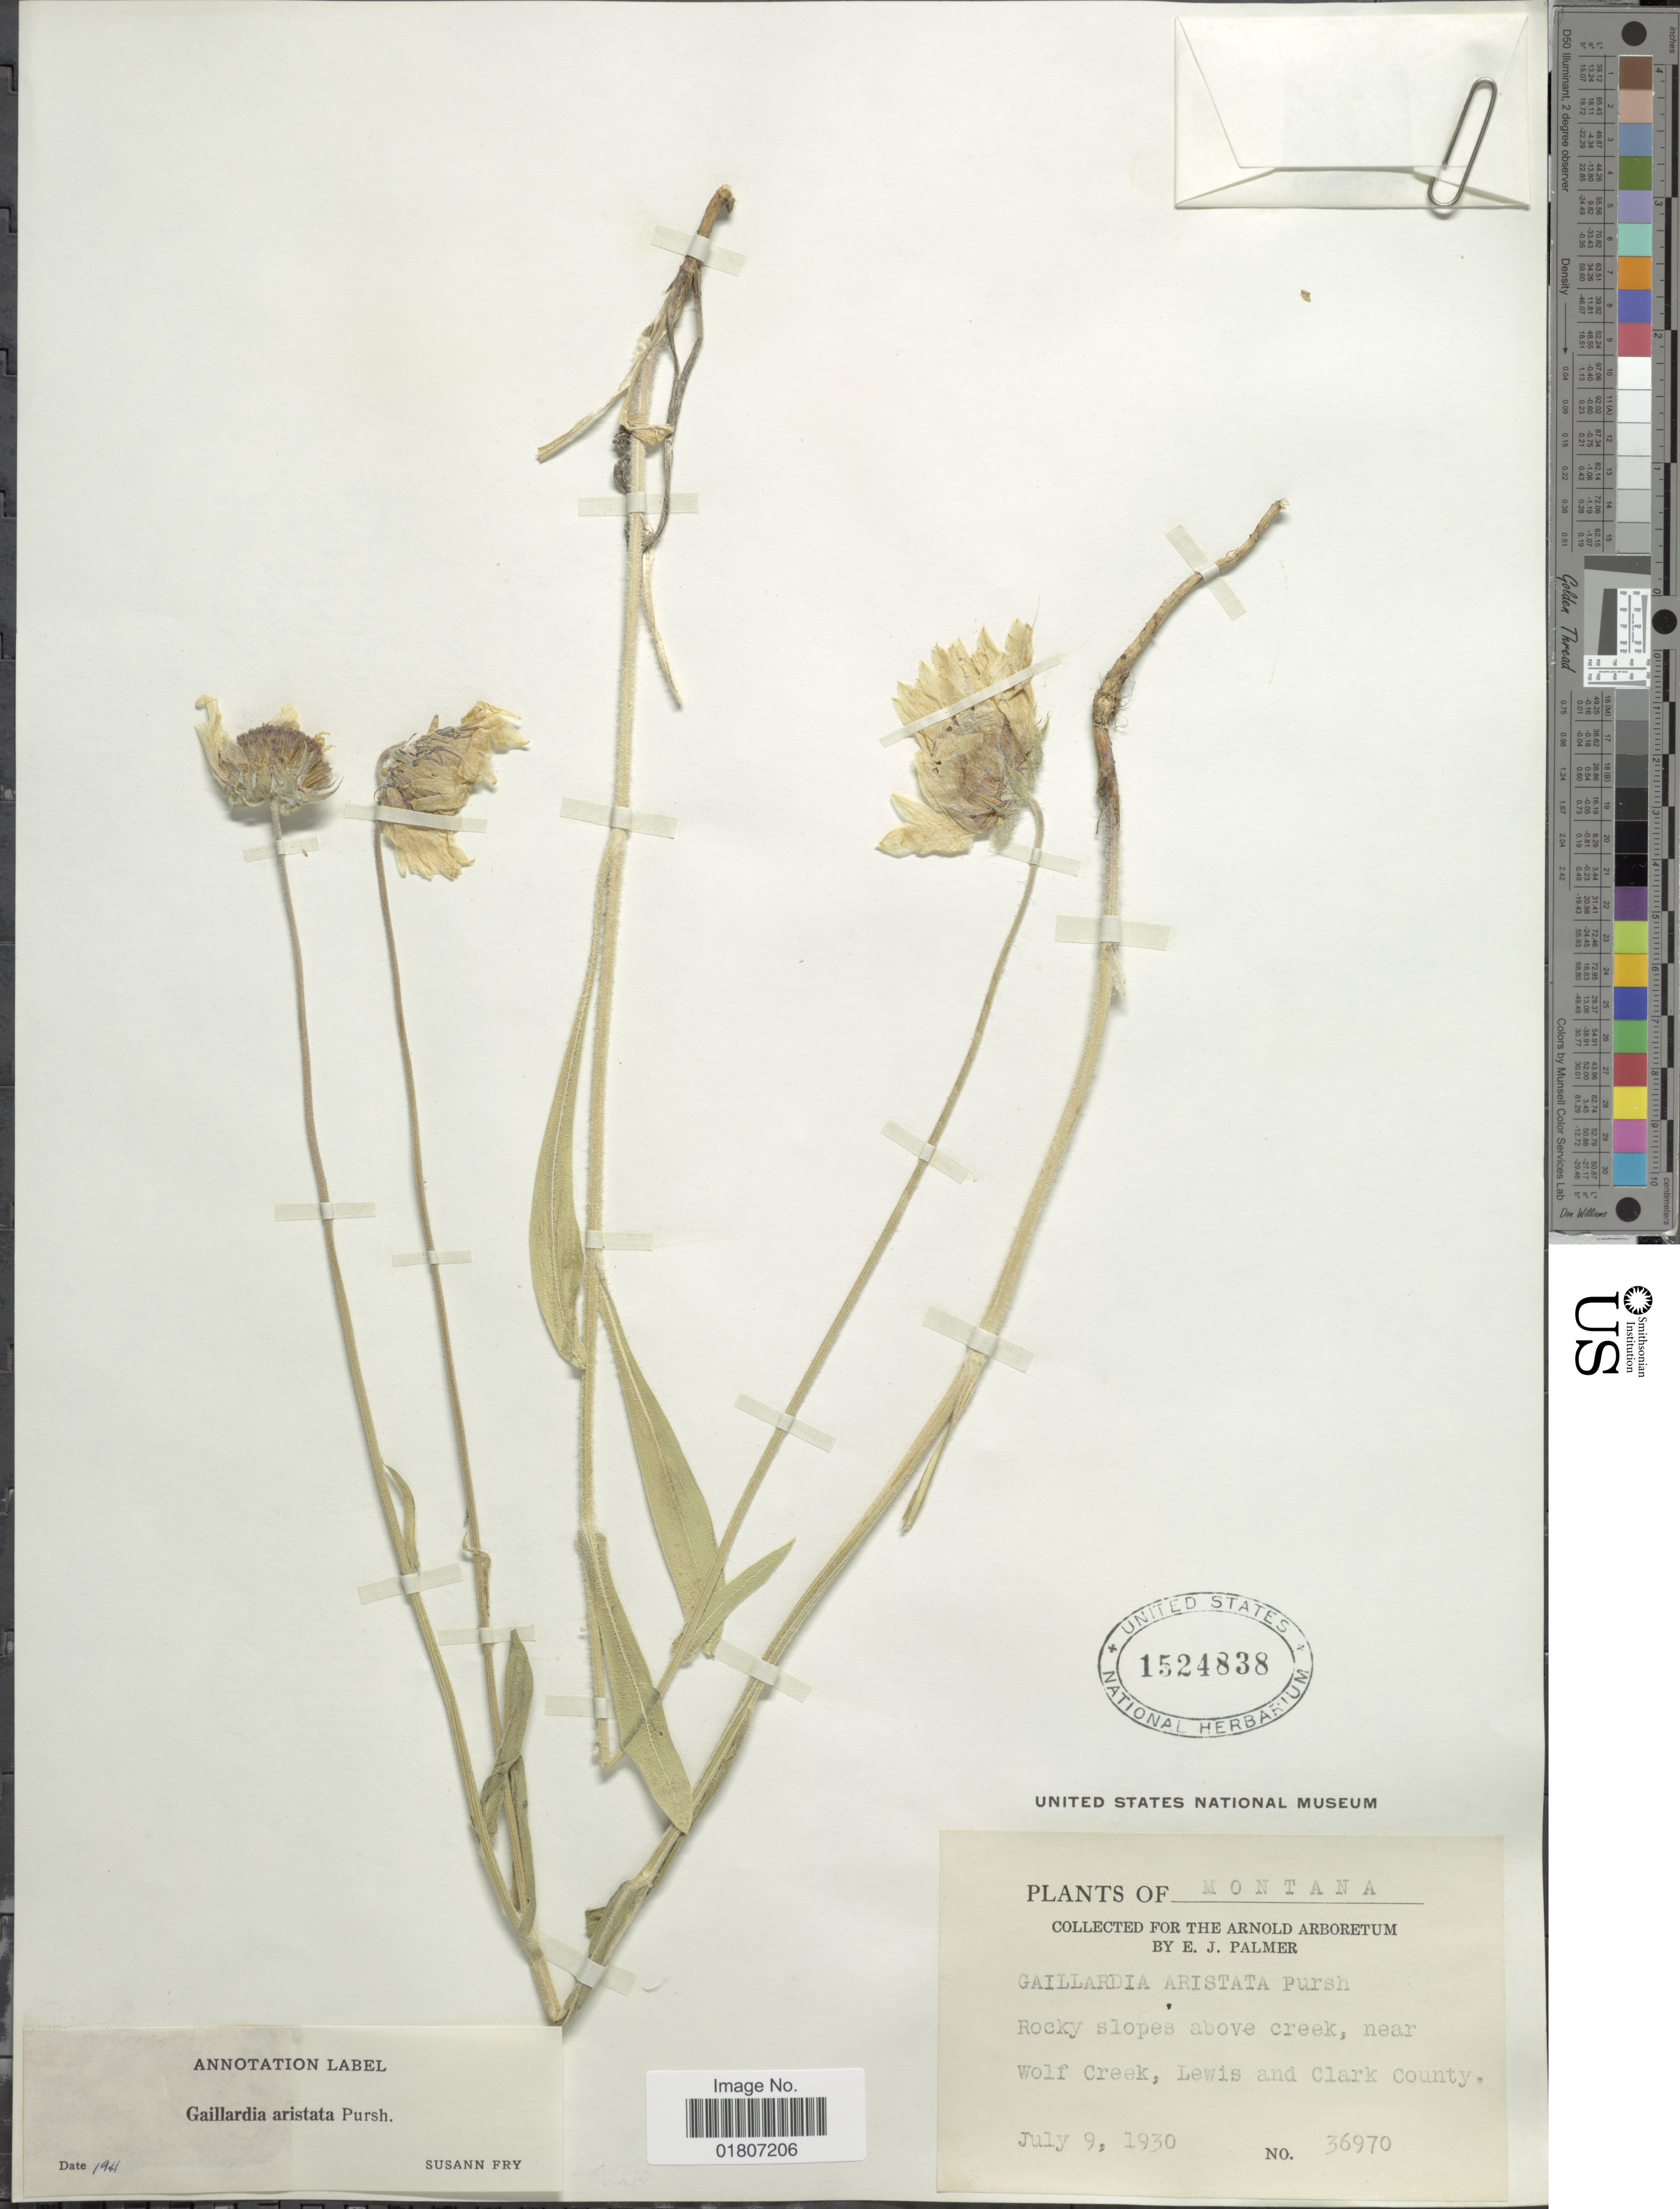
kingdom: Plantae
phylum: Tracheophyta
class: Magnoliopsida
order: Asterales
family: Asteraceae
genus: Gaillardia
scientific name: Gaillardia aristata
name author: Pursh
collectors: E. J. Palmer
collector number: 36970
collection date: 1930-07-09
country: United States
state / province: Montana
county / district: Lewis And Clark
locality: Above creek, near Wolf Creek.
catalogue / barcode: US 1524838